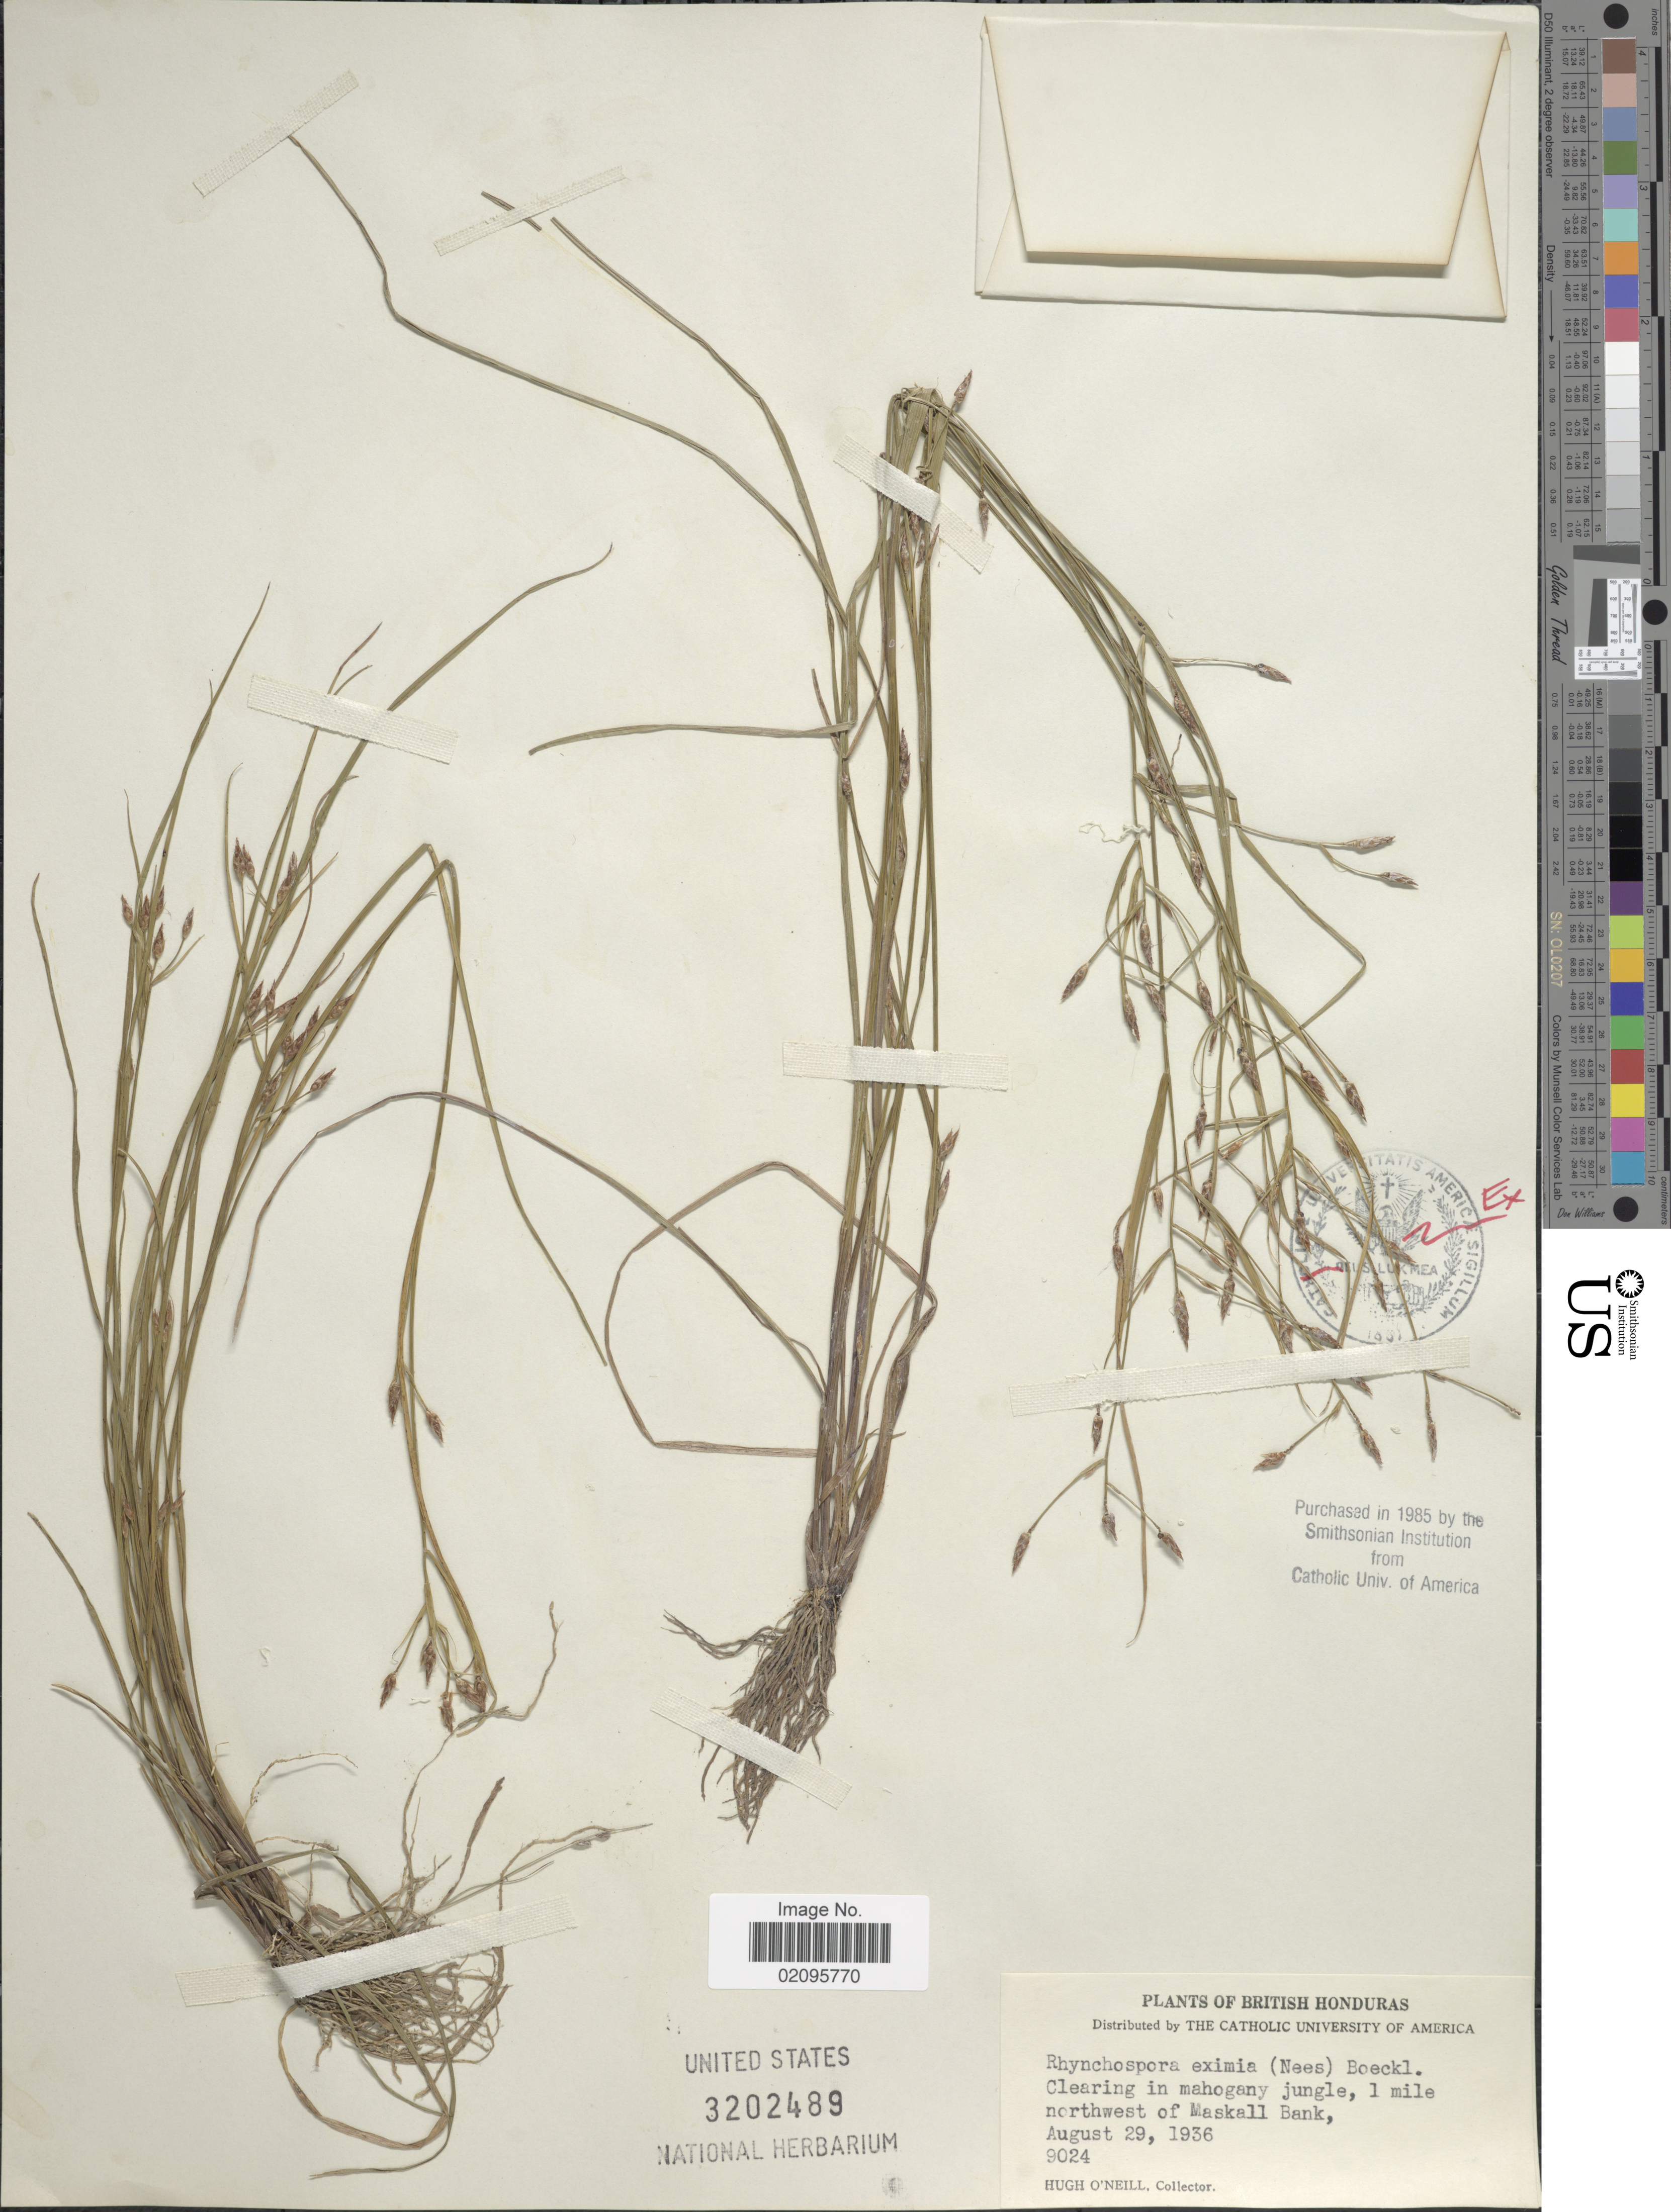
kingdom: Plantae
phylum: Tracheophyta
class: Liliopsida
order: Poales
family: Cyperaceae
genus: Rhynchospora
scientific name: Rhynchospora eximia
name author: (Nees) Boeckeler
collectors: H. O'Neill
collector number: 9024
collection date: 1936-08-29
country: Belize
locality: British Honduras, 1 miles northwest of Maskall Bank.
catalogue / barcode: US 3202489